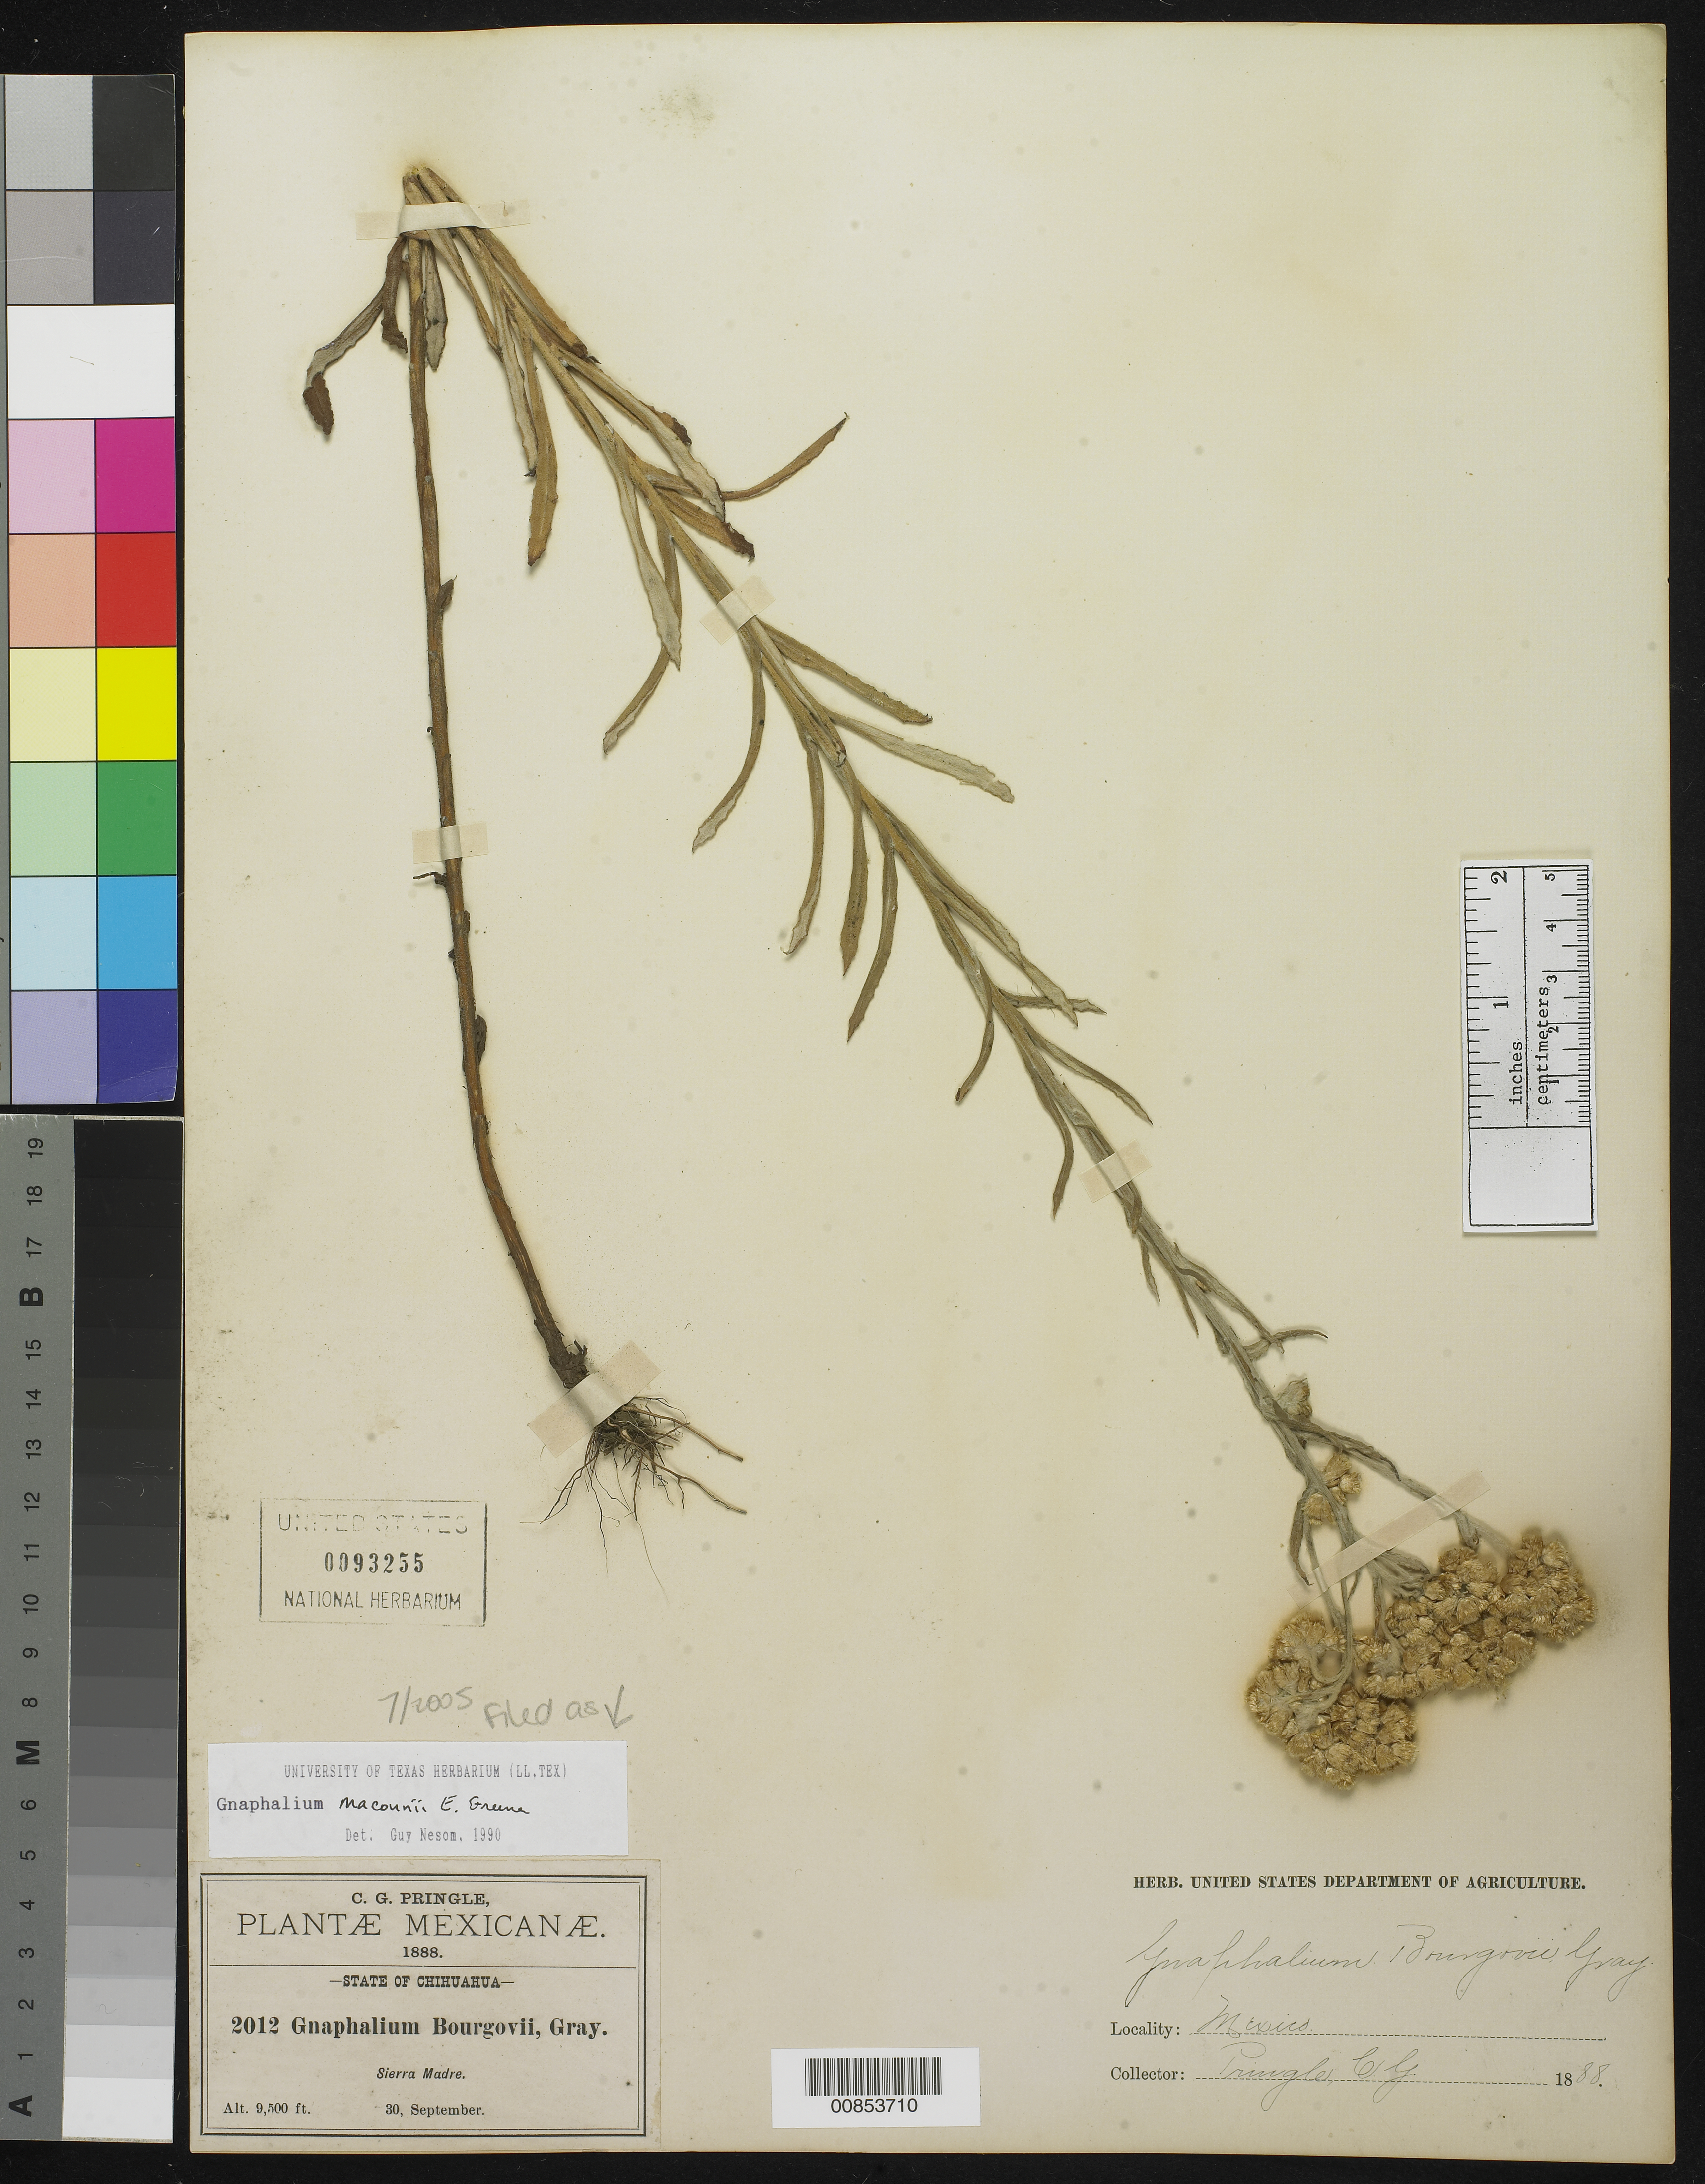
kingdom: Plantae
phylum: Tracheophyta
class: Magnoliopsida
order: Asterales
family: Asteraceae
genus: Pseudognaphalium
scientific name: Pseudognaphalium priscum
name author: G.L. Nesom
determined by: Nesom, Guy L.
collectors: C. G. Pringle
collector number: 2012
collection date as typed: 30 Sep 1888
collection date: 1888-09-30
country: Mexico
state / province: Chihuahua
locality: Sierra Madre.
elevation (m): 2896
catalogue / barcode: US 93255